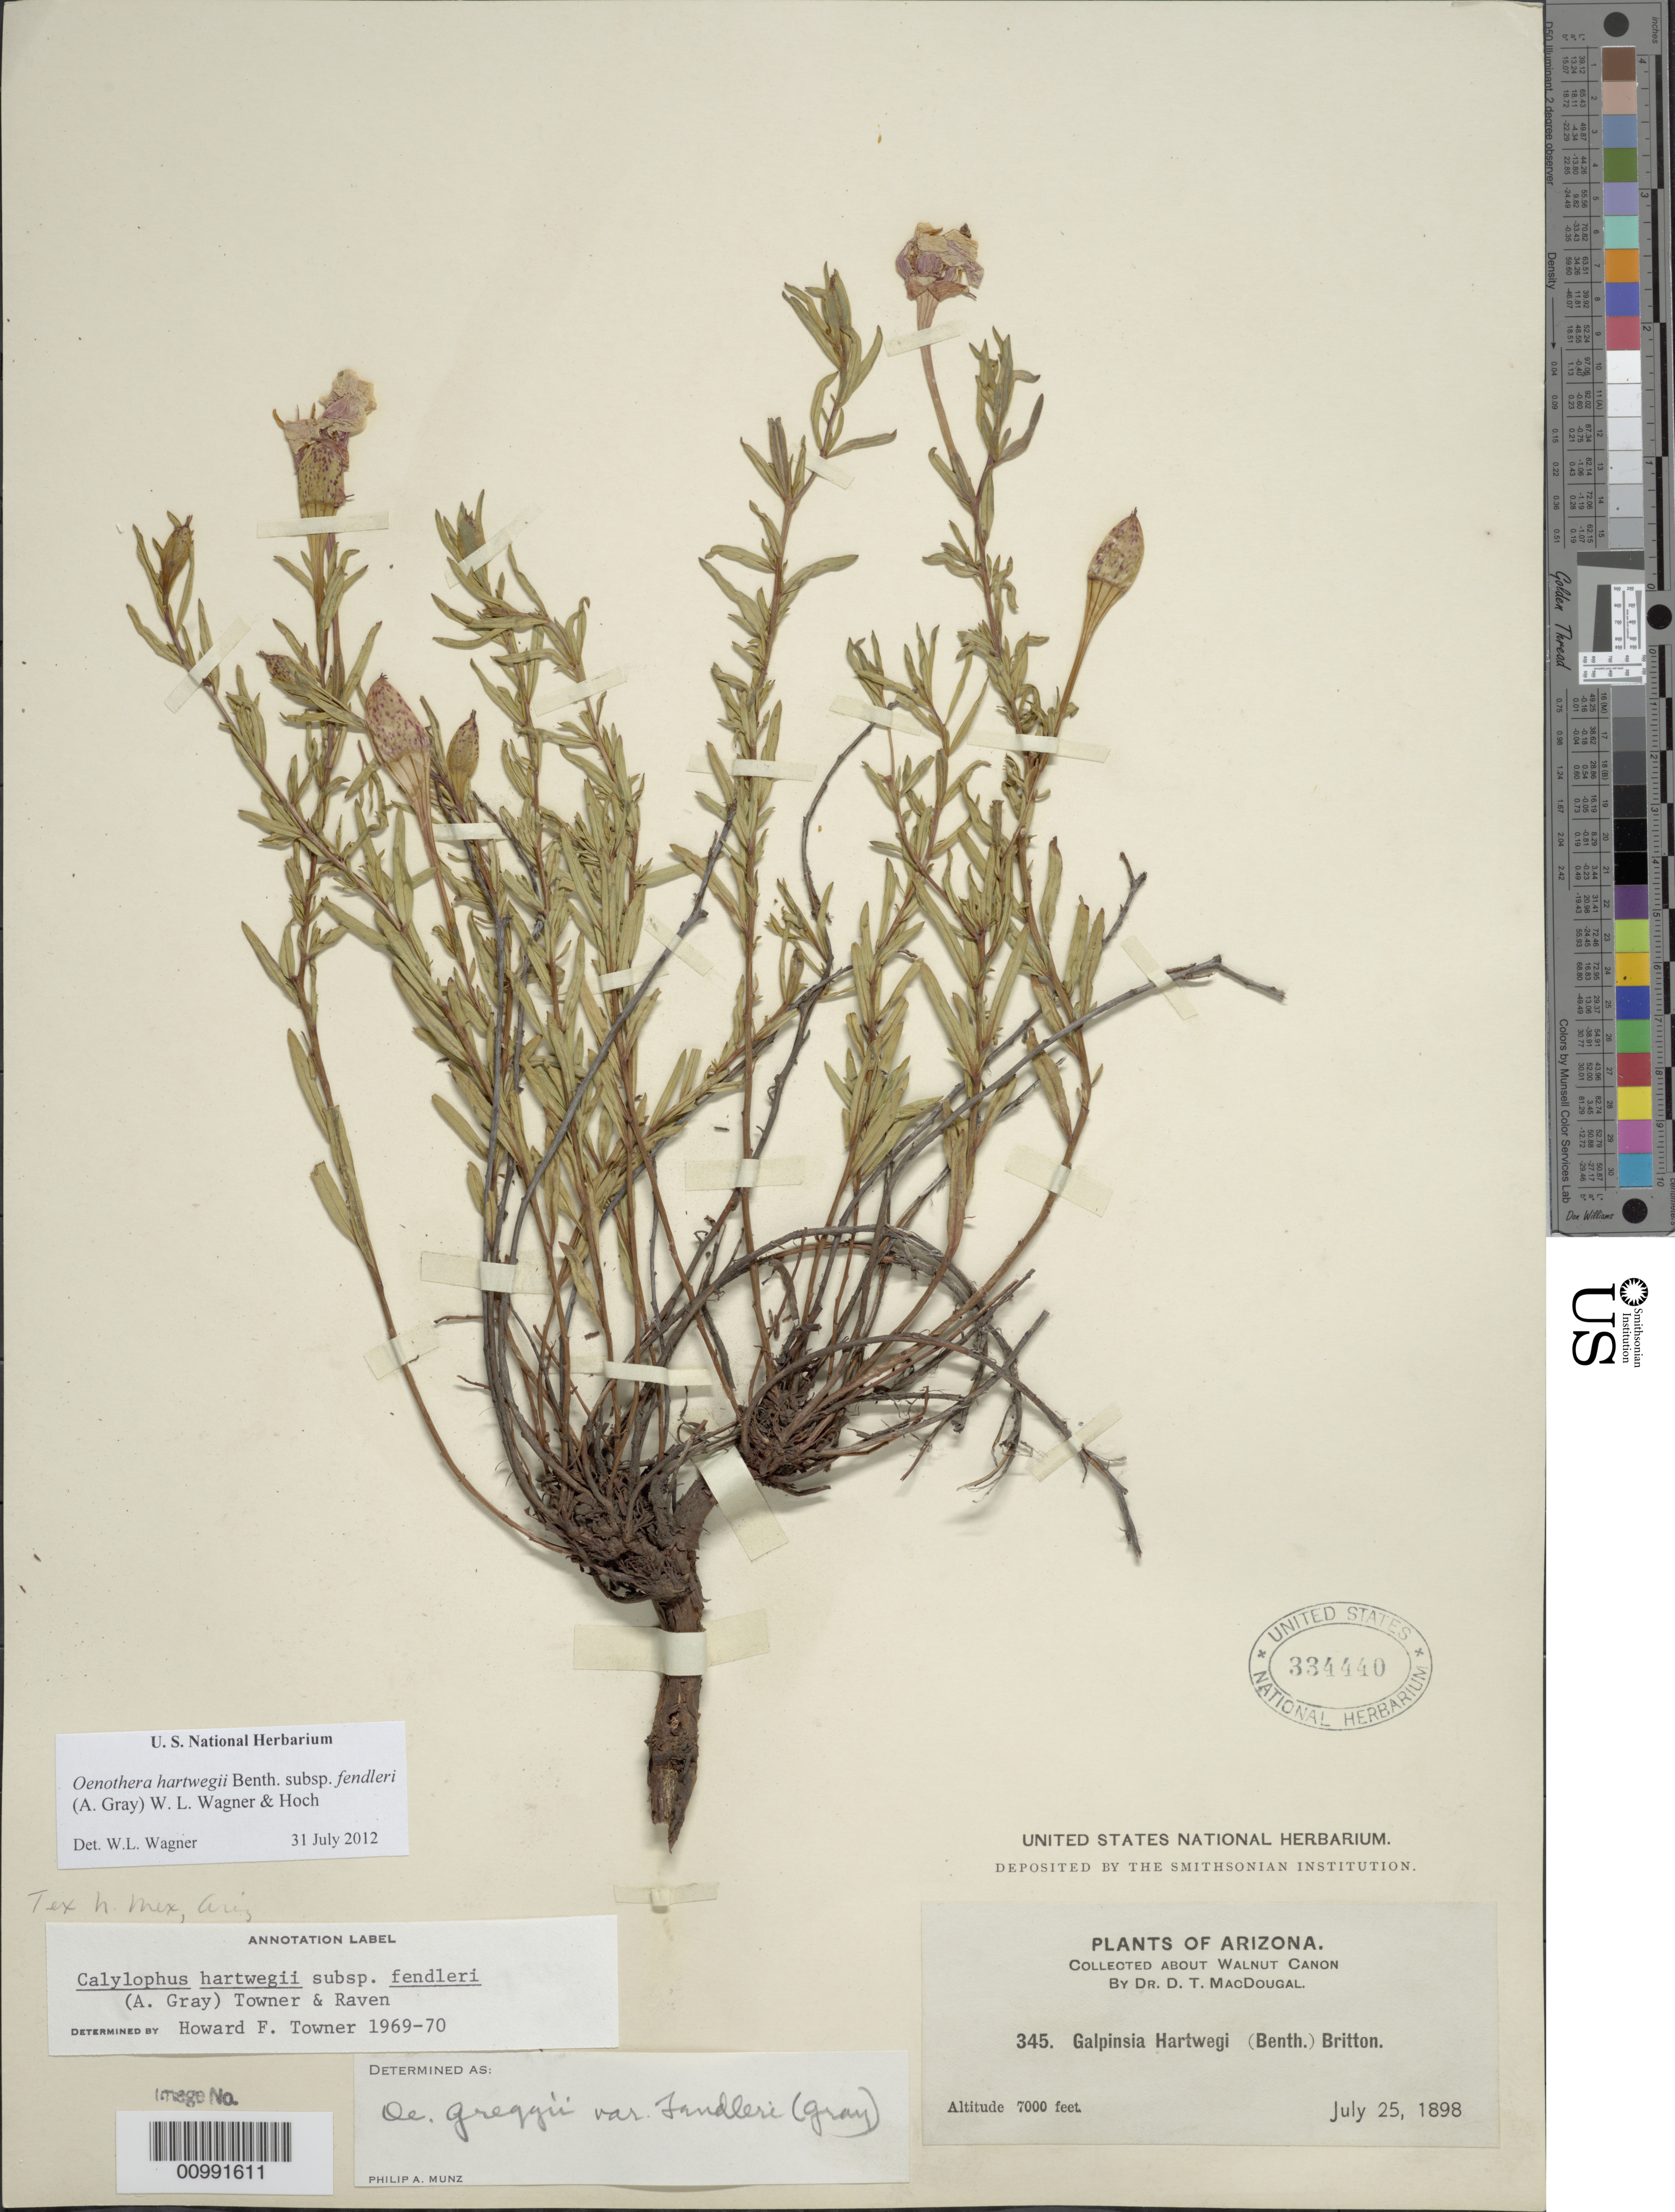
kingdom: Plantae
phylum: Tracheophyta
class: Magnoliopsida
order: Myrtales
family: Onagraceae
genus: Oenothera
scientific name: Oenothera hartwegii subsp. fendleri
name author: (A. Gray) W.L. Wagner & Hoch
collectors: D. T. MacDougal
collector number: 345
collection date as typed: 25 Jul 1898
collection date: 1898-07-25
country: United States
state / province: Arizona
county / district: Coconino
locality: Walnut Canyon.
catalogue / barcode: US 334440